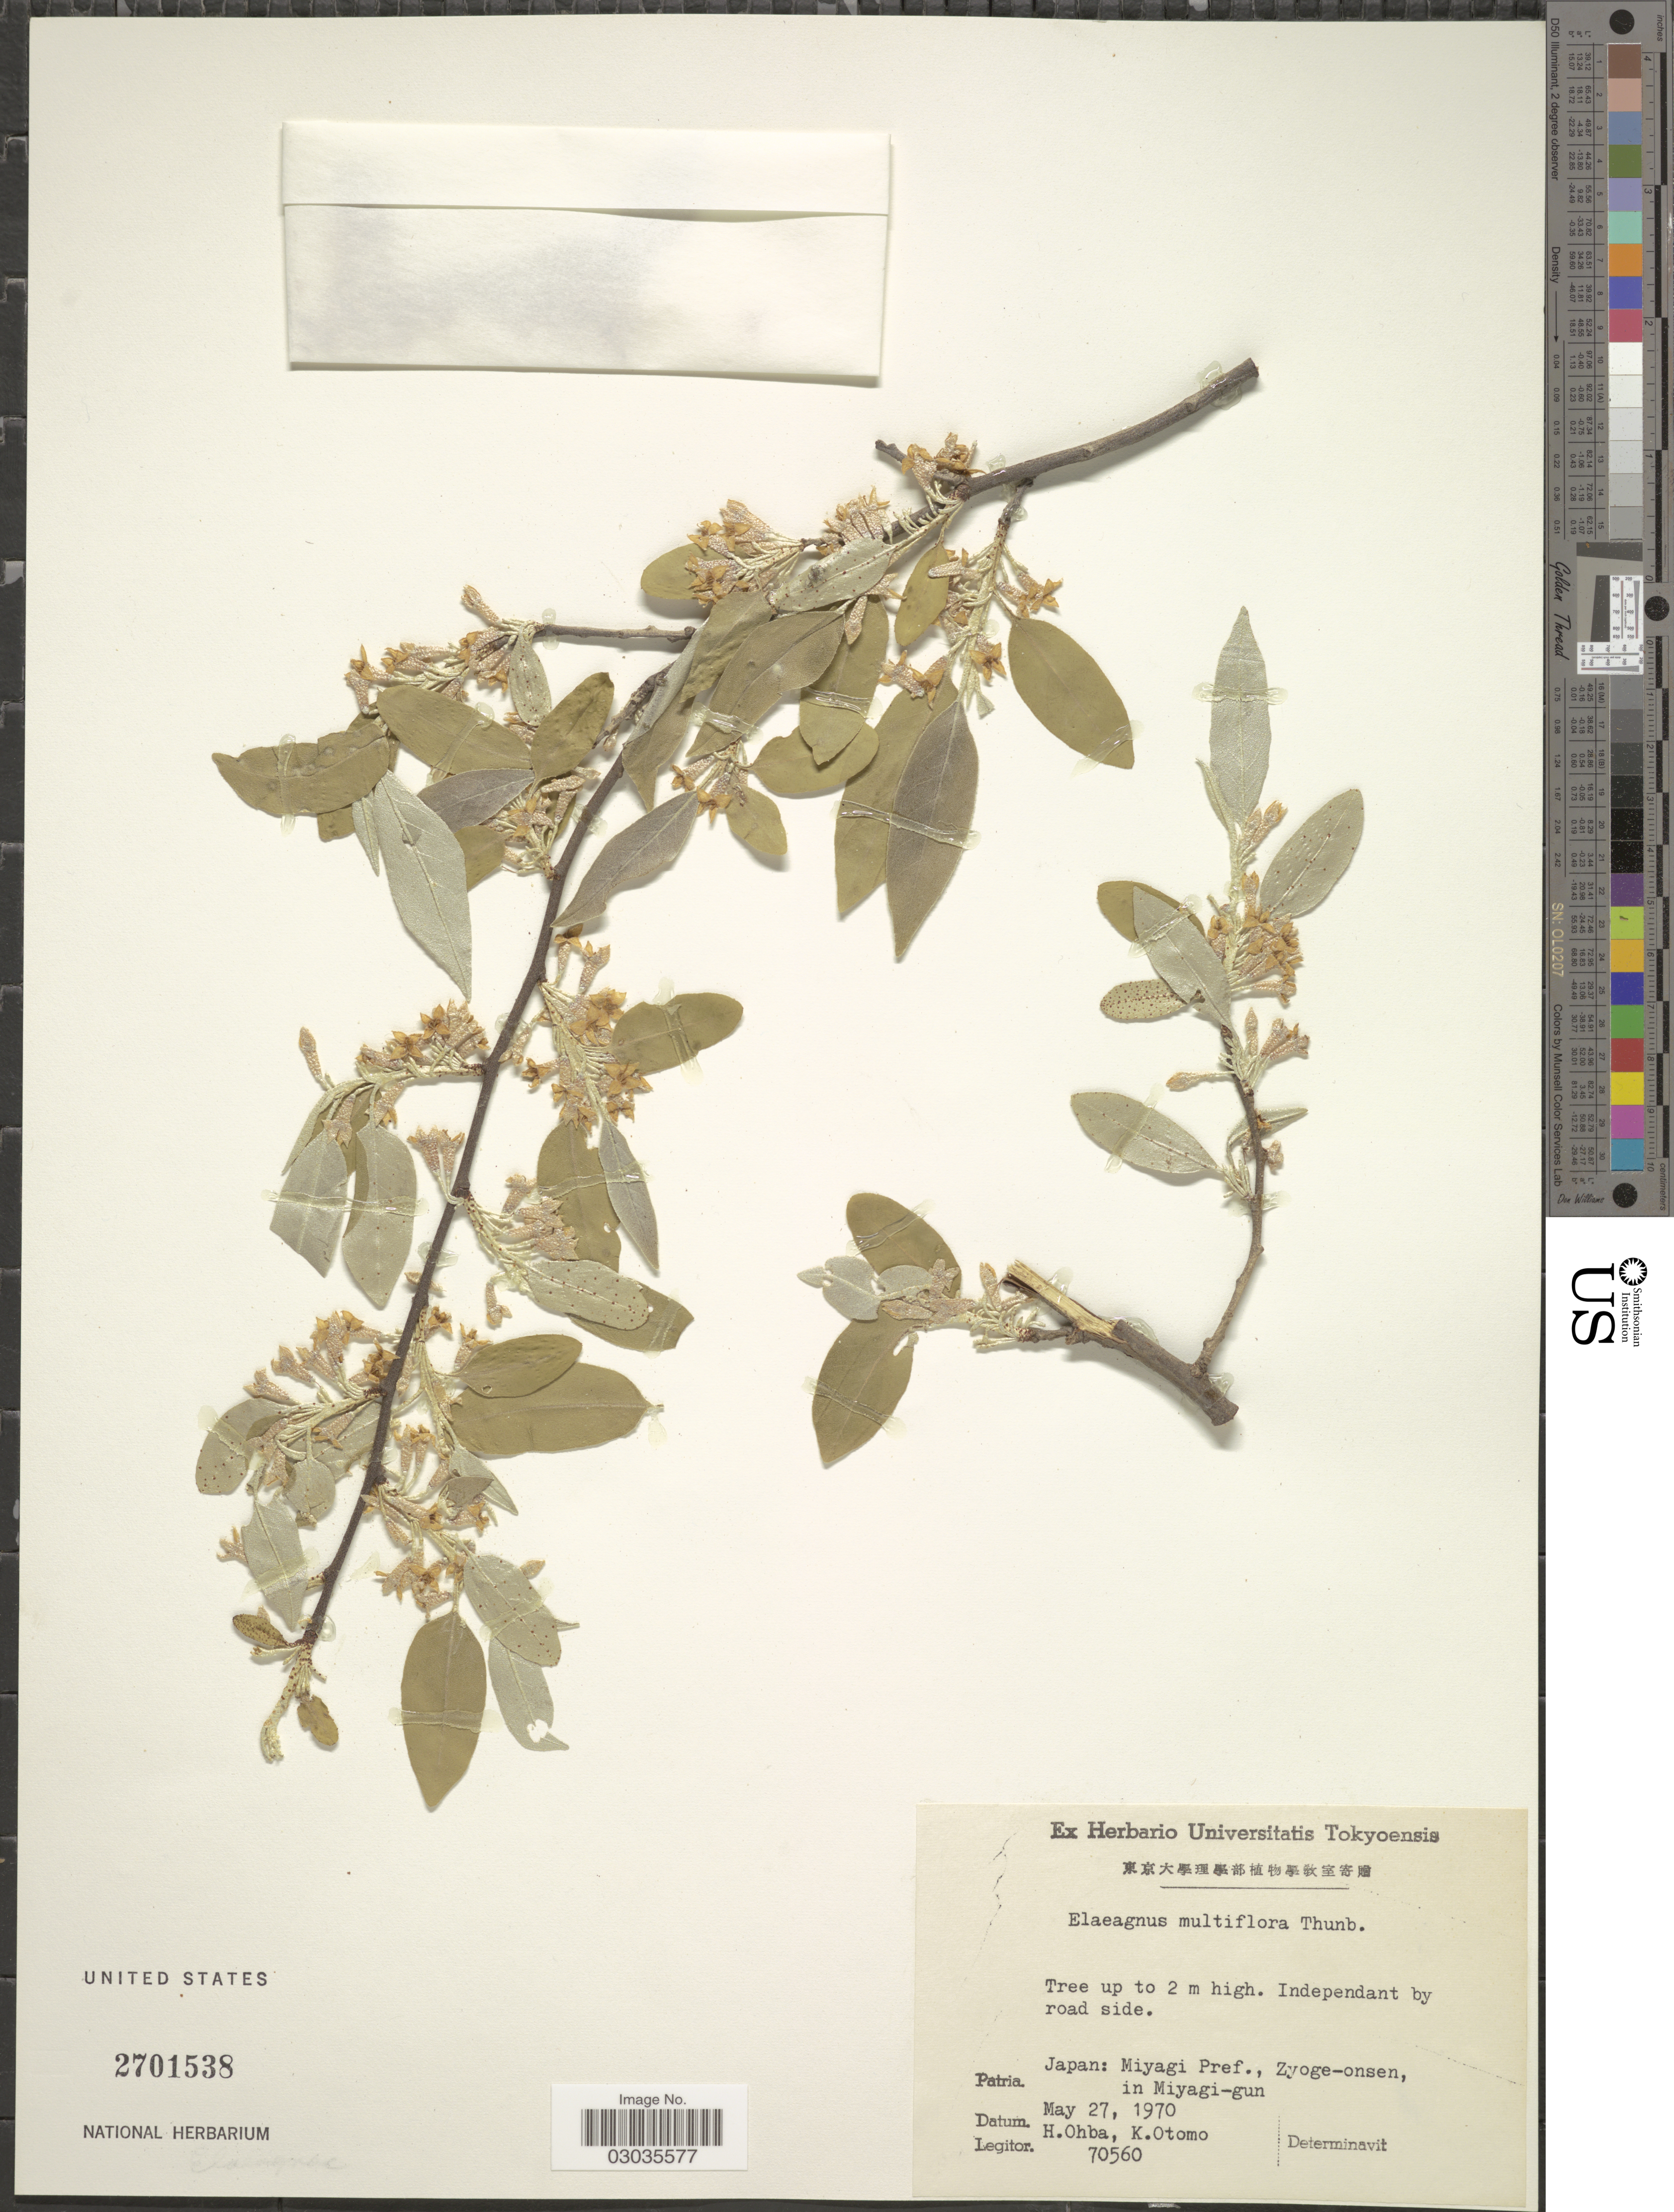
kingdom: Plantae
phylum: Tracheophyta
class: Magnoliopsida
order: Rosales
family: Elaeagnaceae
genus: Elaeagnus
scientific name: Elaeagnus multiflora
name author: Thunb.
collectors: H. Ohba & K. Otomo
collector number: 70560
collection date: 1970-05-27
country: Japan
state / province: Miyagi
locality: Miyagi Pref., Zyoge-onsen, in Miyagi-gun.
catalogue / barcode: US 2701538